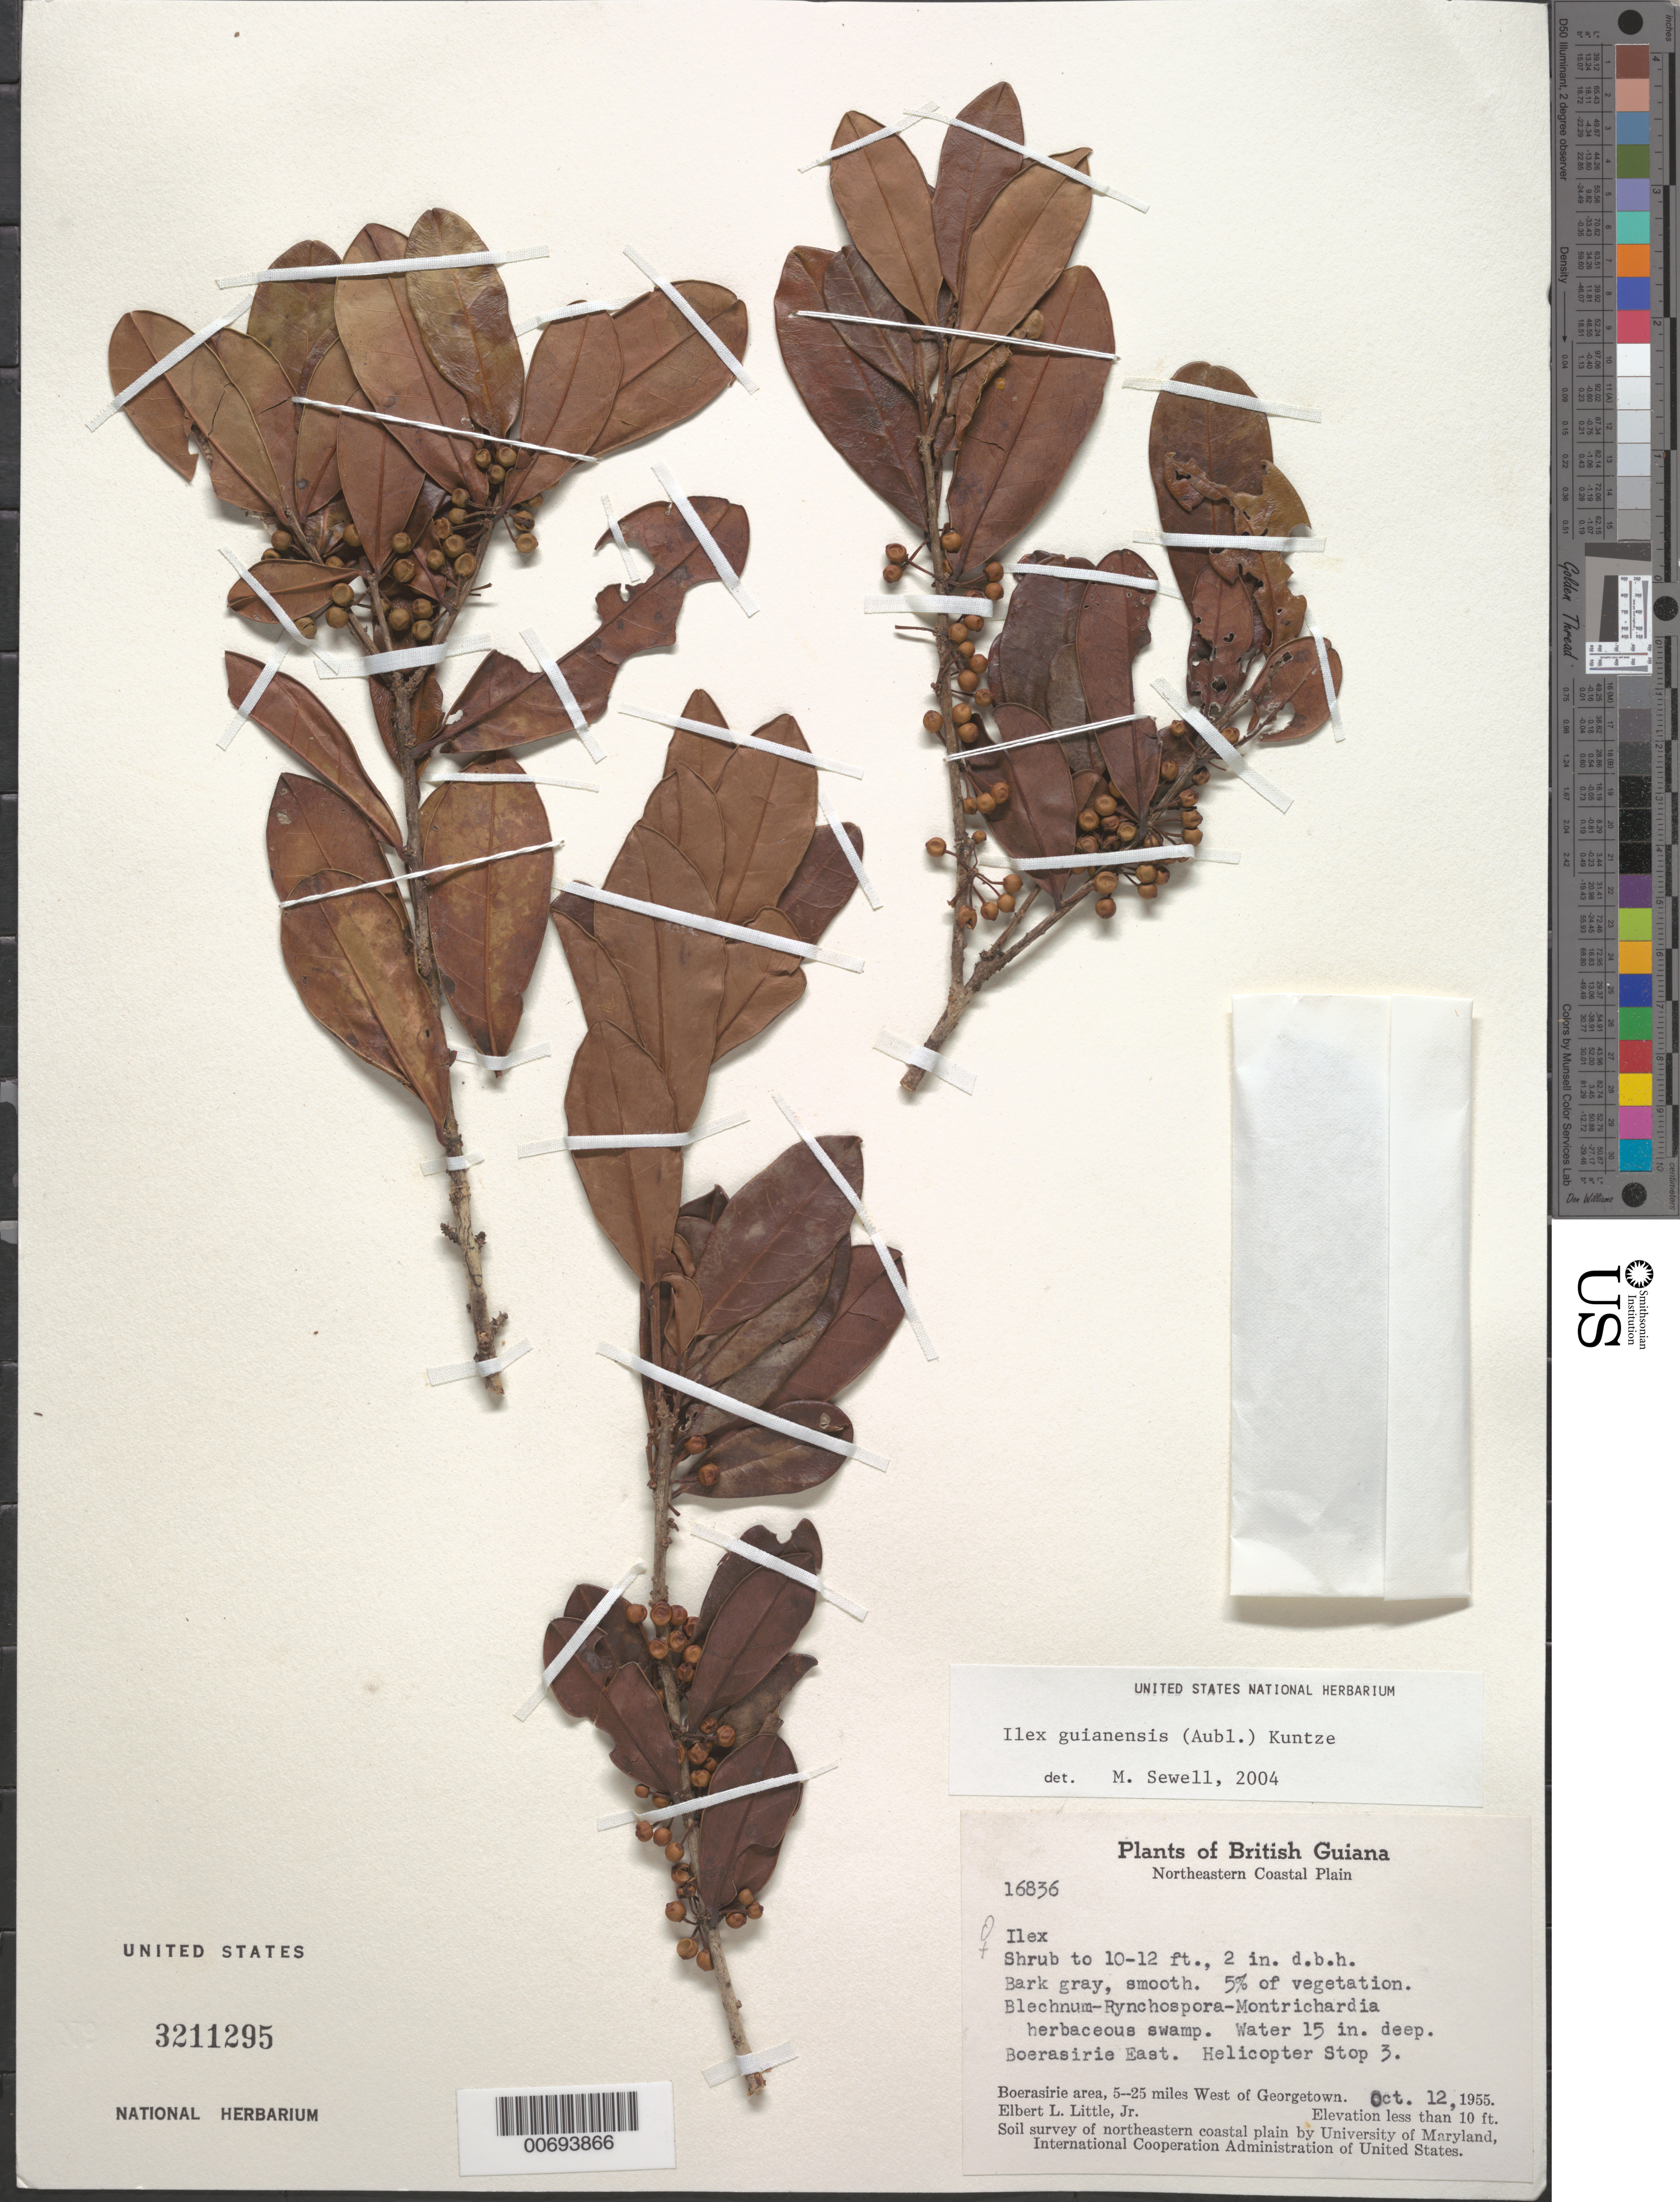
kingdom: Plantae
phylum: Tracheophyta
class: Magnoliopsida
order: Aquifoliales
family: Aquifoliaceae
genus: Ilex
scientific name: Ilex guianensis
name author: (Aubl.) Kuntze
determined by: Sewell, M.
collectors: E. L. Little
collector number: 16836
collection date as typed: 12-Oct-55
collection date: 1955-10-12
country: Guyana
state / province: Essequibo Isl-W. Demerara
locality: Boerasirie East, 5-25 mi. W of Georgetown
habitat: Herbaceous swamp. Water 15 in. deep.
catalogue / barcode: US 3211295